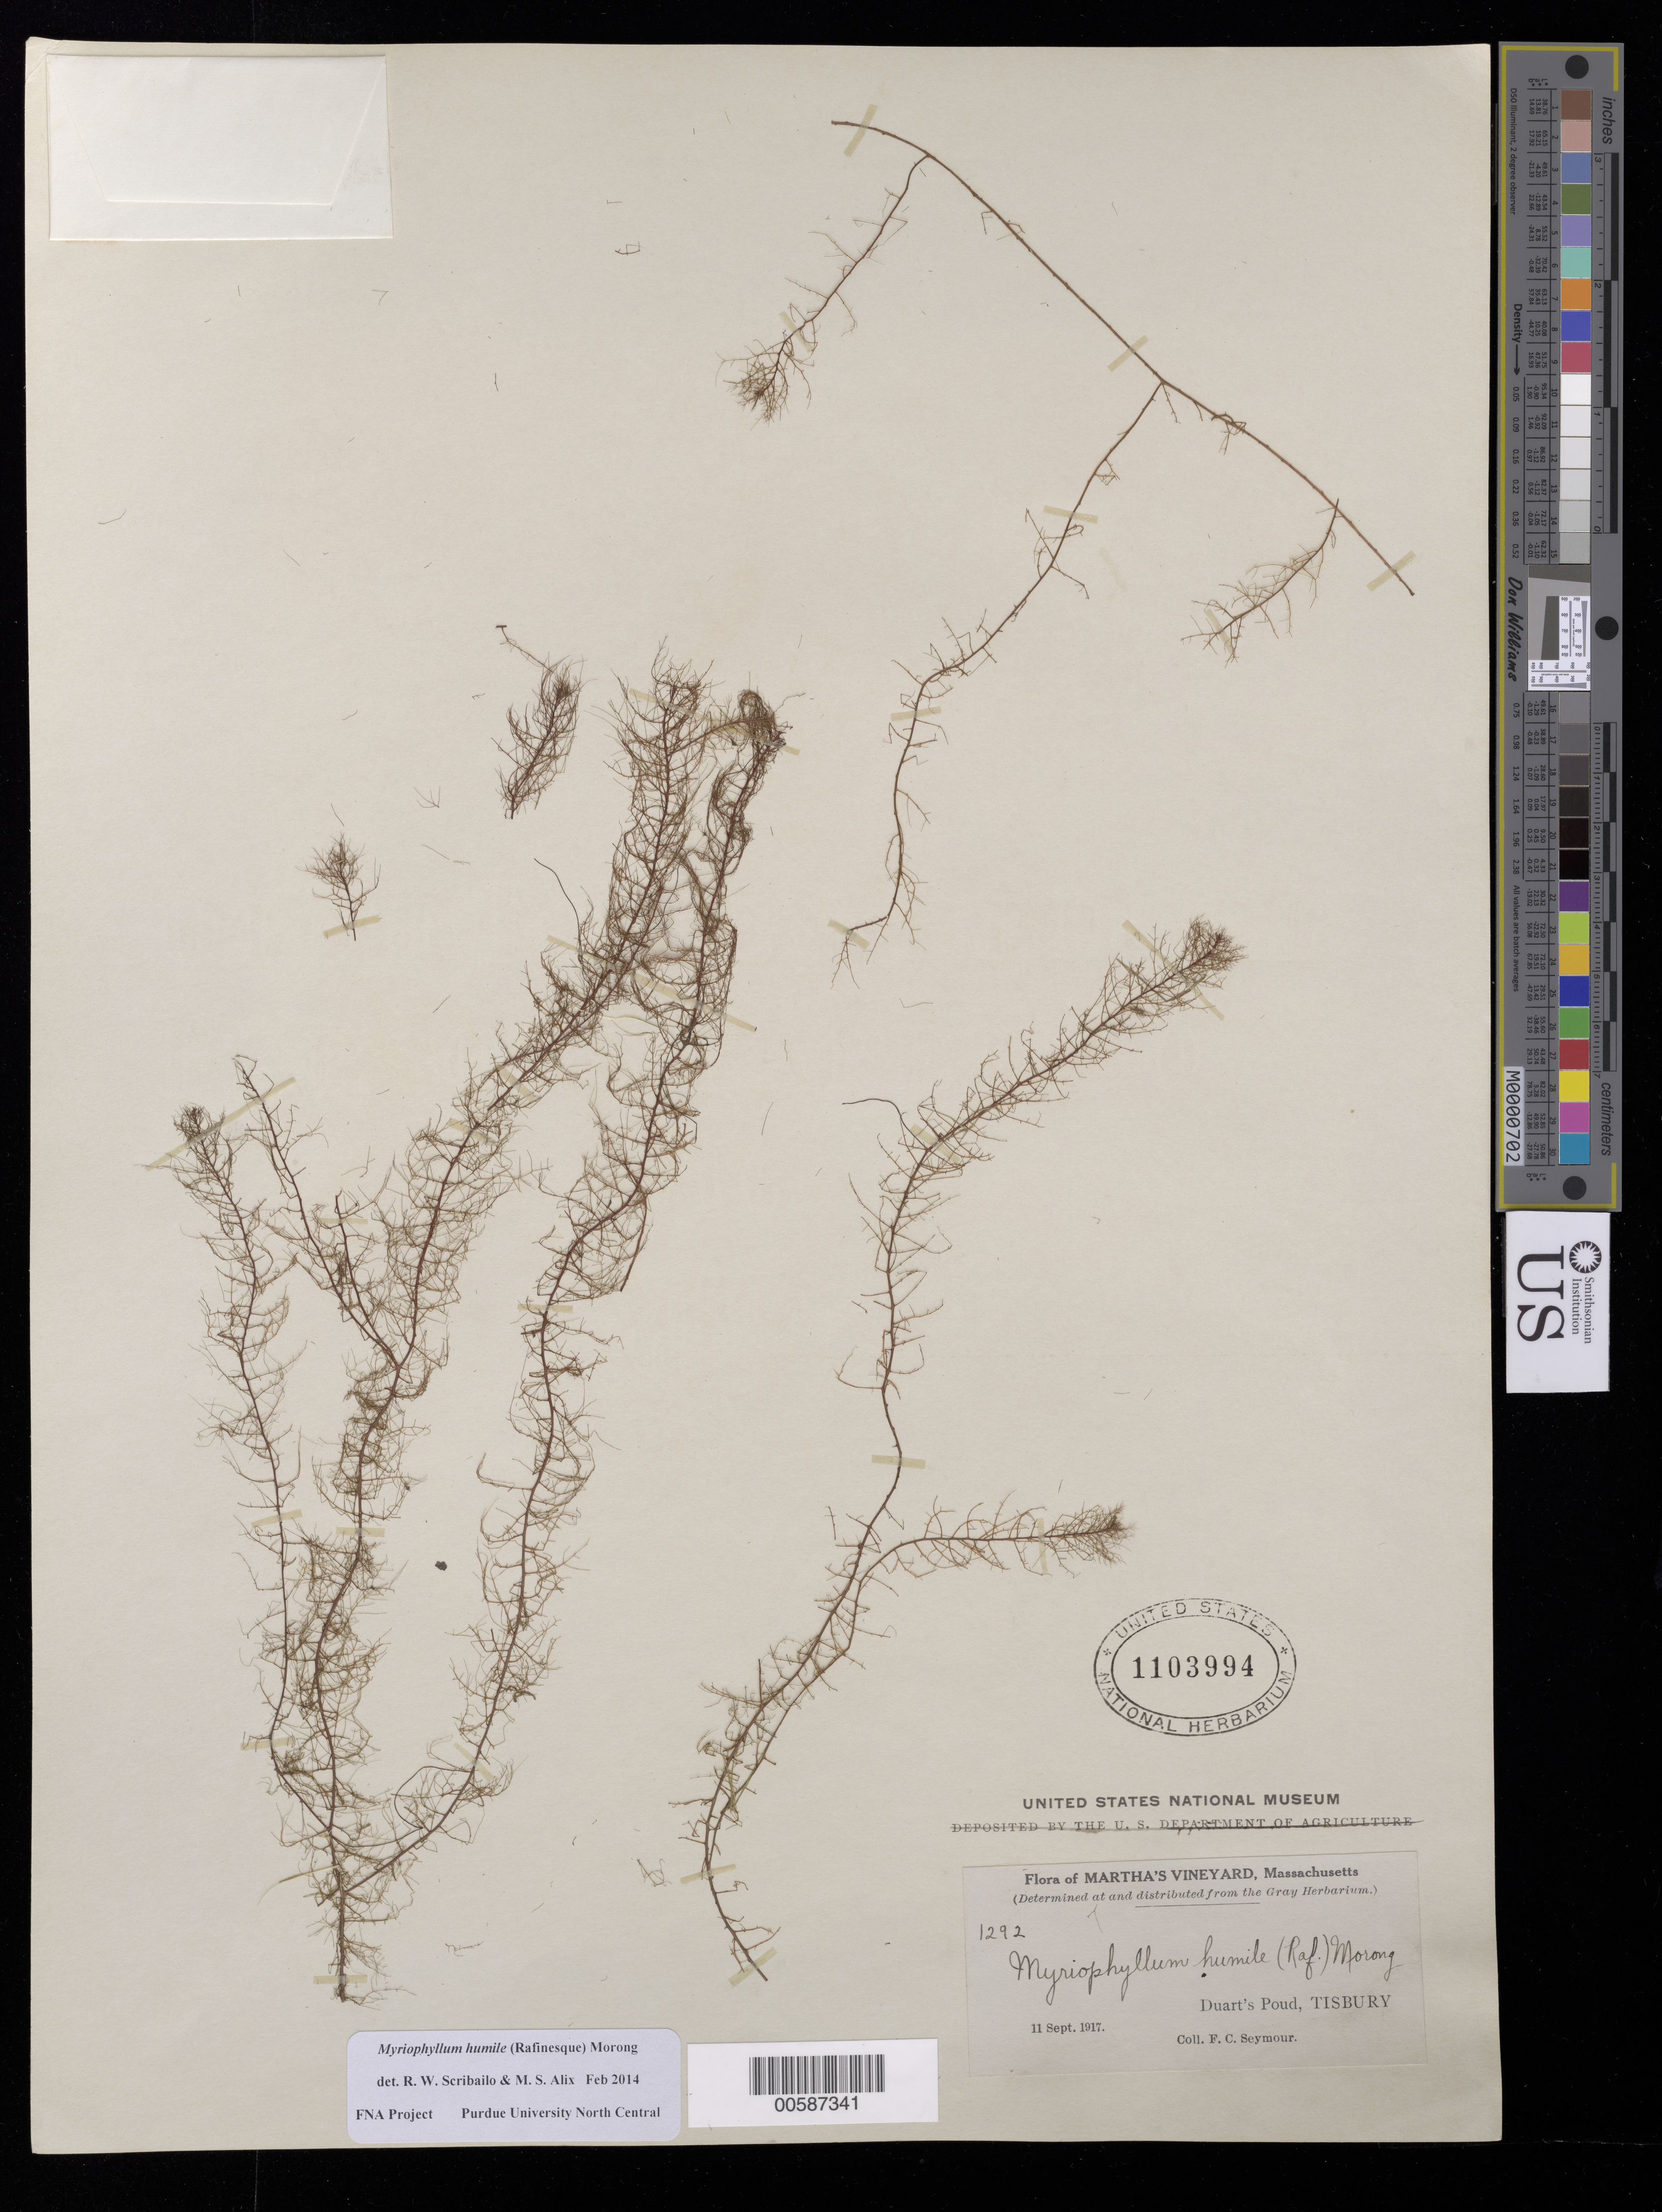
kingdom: Plantae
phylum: Tracheophyta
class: Magnoliopsida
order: Saxifragales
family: Haloragaceae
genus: Myriophyllum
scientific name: Myriophyllum humile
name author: (Raf.) Morong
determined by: Scribailo, R. W.; Alix, M. S.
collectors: F. C. Seymour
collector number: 1292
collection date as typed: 11 Sep 1917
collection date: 1917-09-11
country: United States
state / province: Massachusetts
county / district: Dukes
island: Martha's Vineyard Island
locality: Duart's Pond, Tisbury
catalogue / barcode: US 1103994